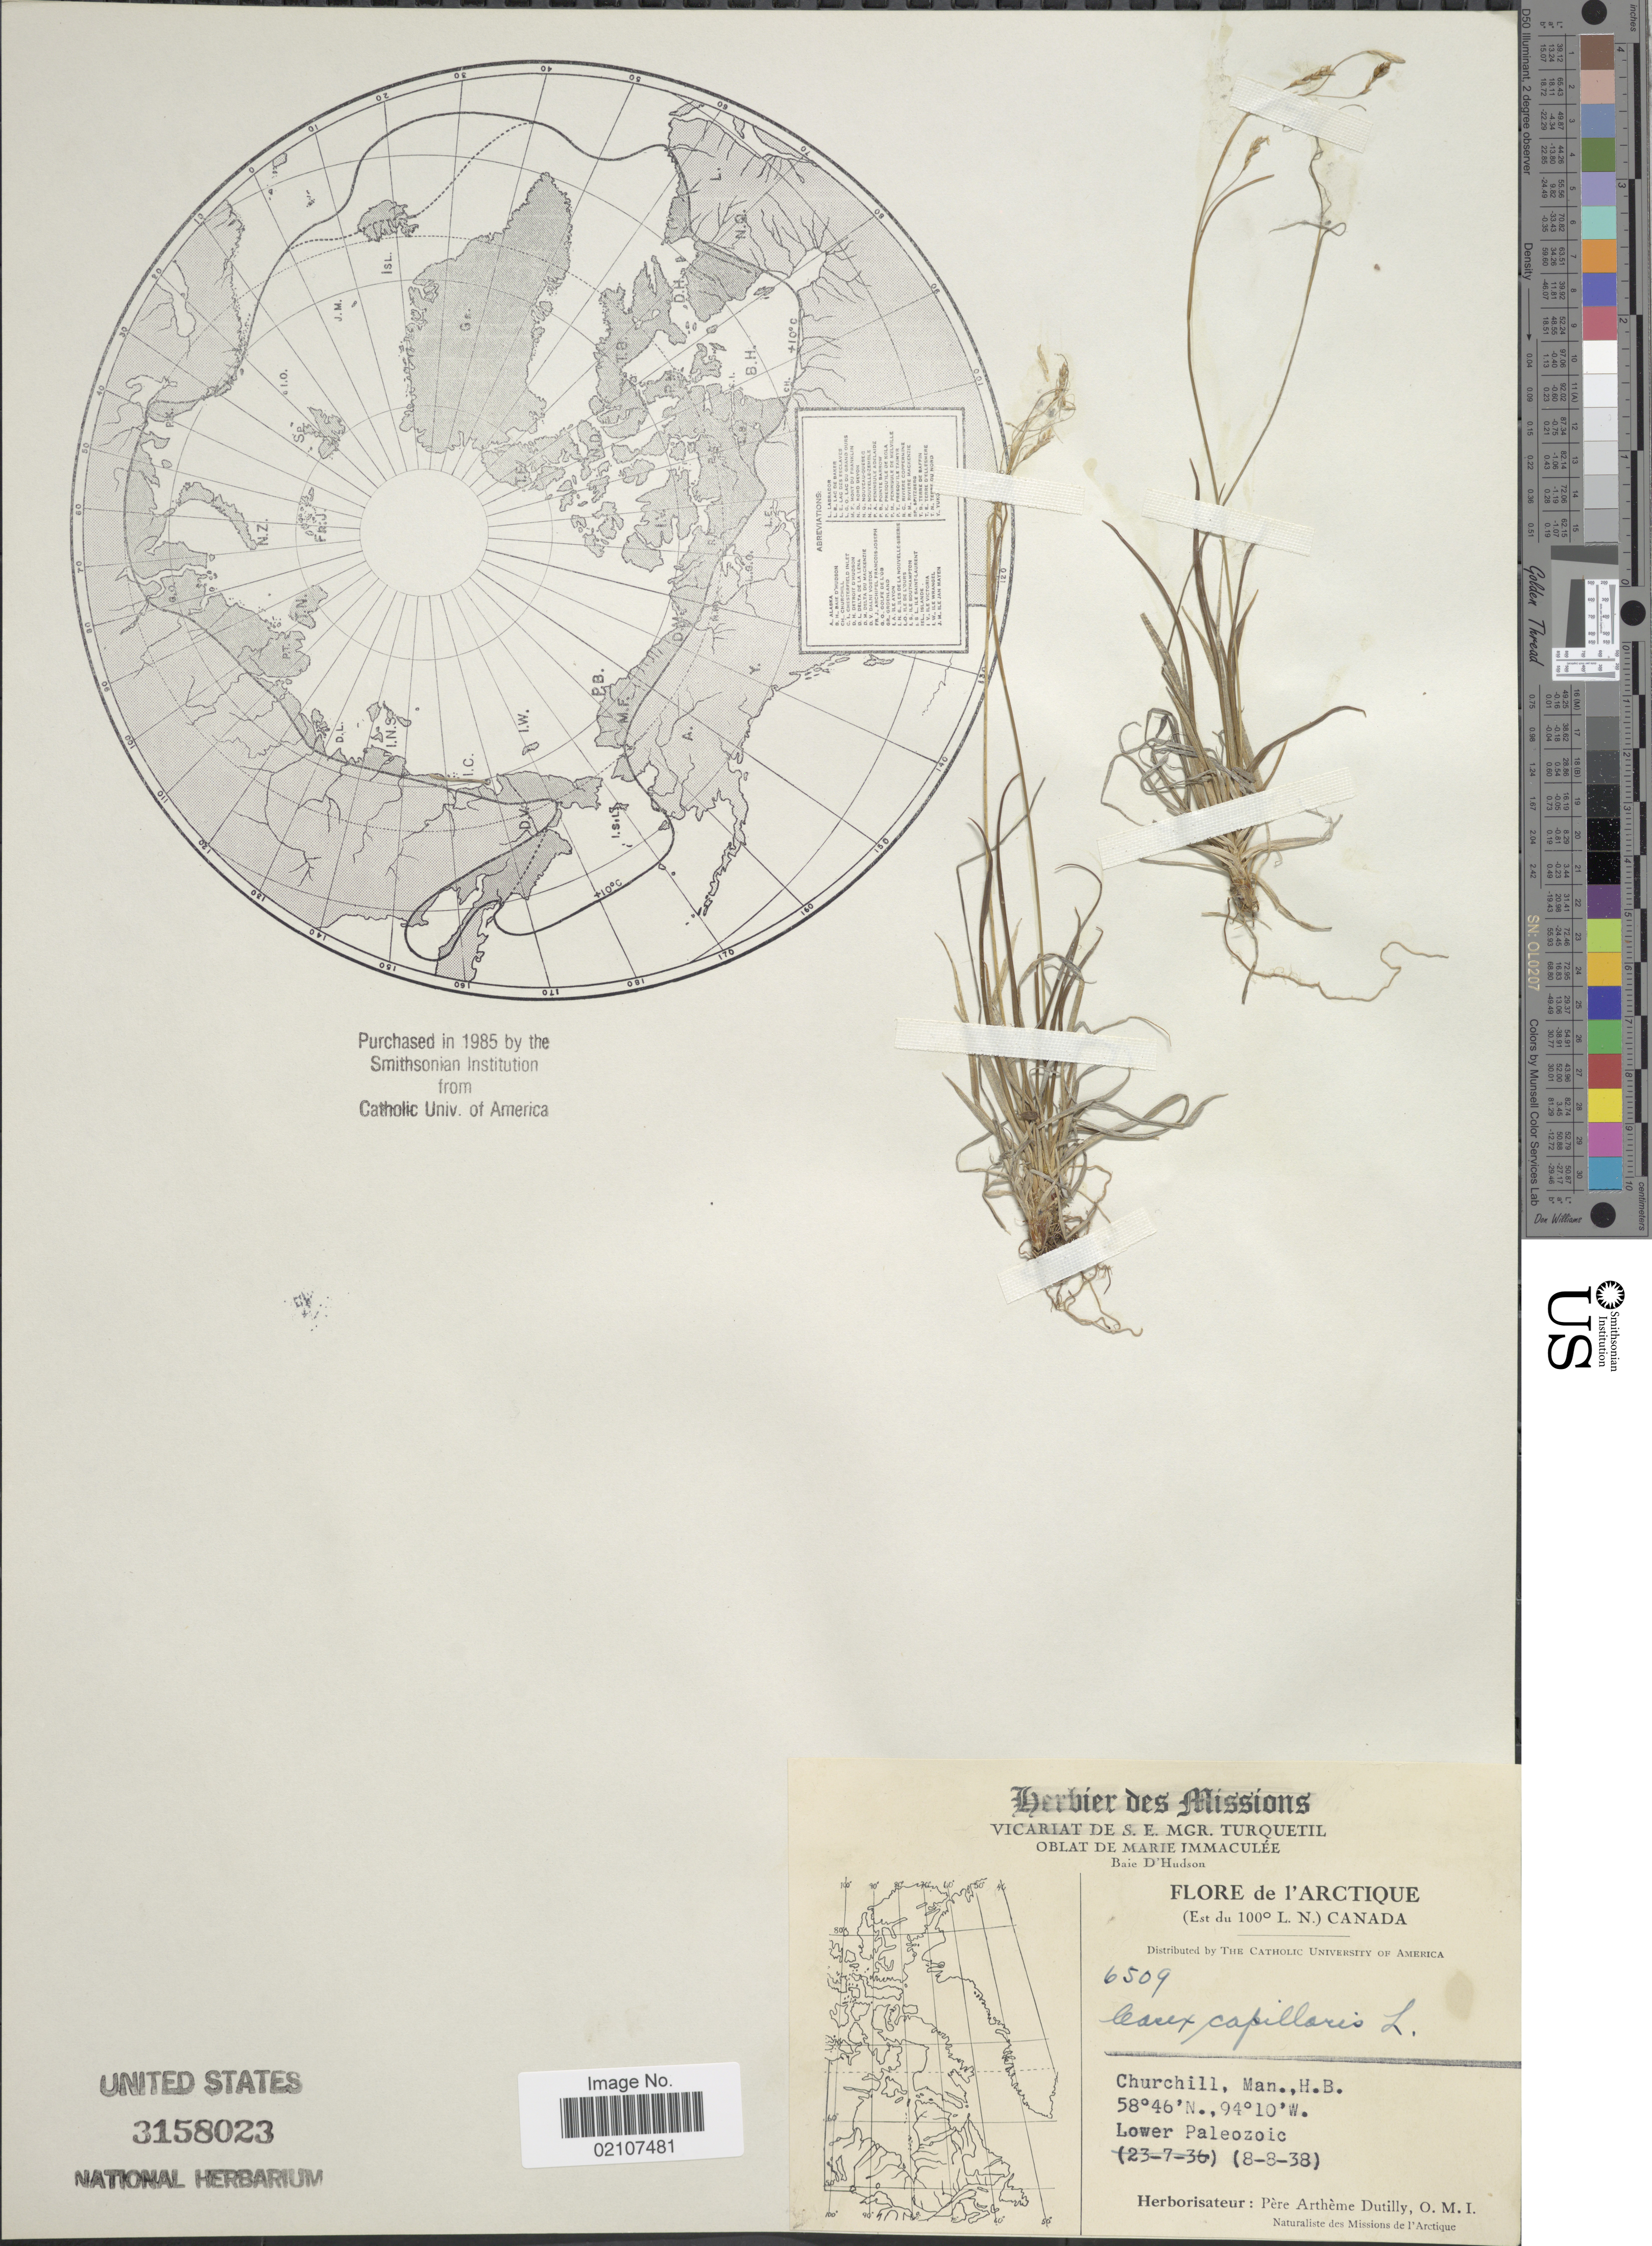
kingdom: Plantae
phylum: Tracheophyta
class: Liliopsida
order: Poales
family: Cyperaceae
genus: Carex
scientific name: Carex capillaris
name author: L.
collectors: P. Dutilly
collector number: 6509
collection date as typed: Transcribed d/m/y: 8/8/38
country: Canada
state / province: Manitoba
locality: L'Arctique (Est du 100° L. N.), Churchill, Man, H.B.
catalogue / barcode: US 3158023